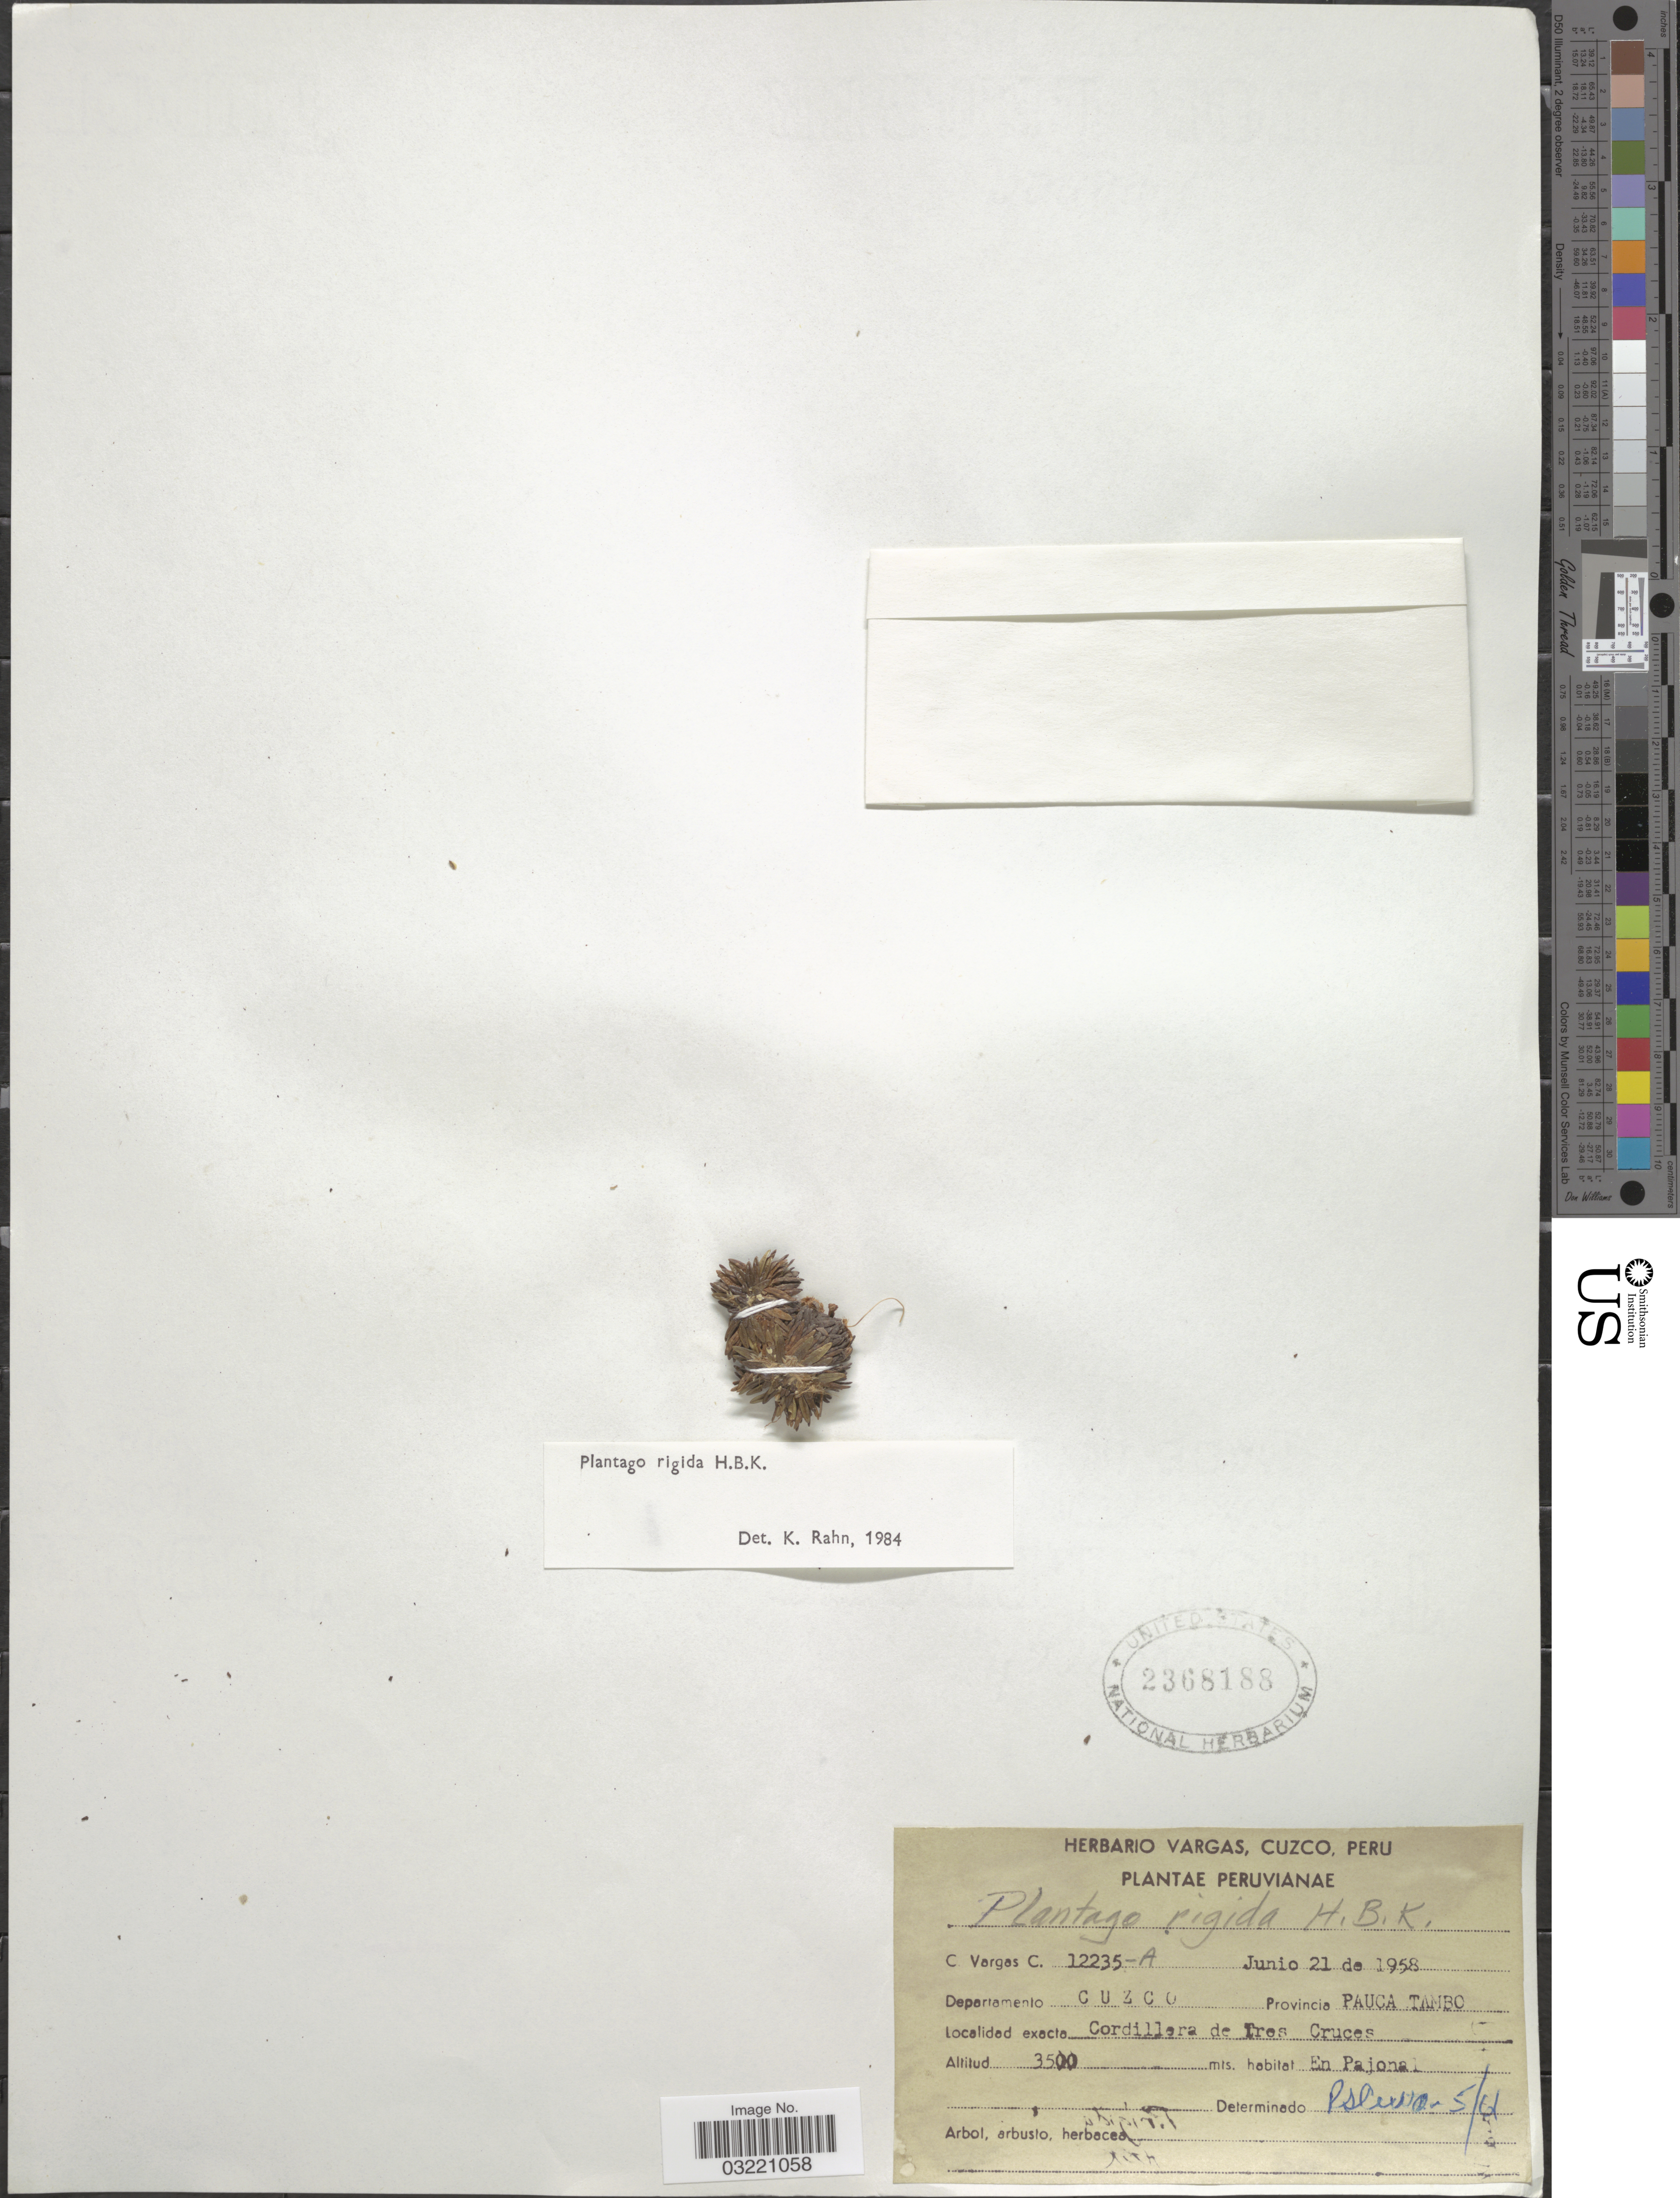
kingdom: Plantae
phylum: Tracheophyta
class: Magnoliopsida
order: Lamiales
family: Plantaginaceae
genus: Plantago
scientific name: Plantago rigida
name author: Kunth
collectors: C. Vargas Calderón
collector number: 12235-A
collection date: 1958-06-21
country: Peru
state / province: Cusco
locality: Departamento Cuzco, Provincia Pauca Tambo. Cordillera de Tres Cruces.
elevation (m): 3500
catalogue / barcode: US 2368188